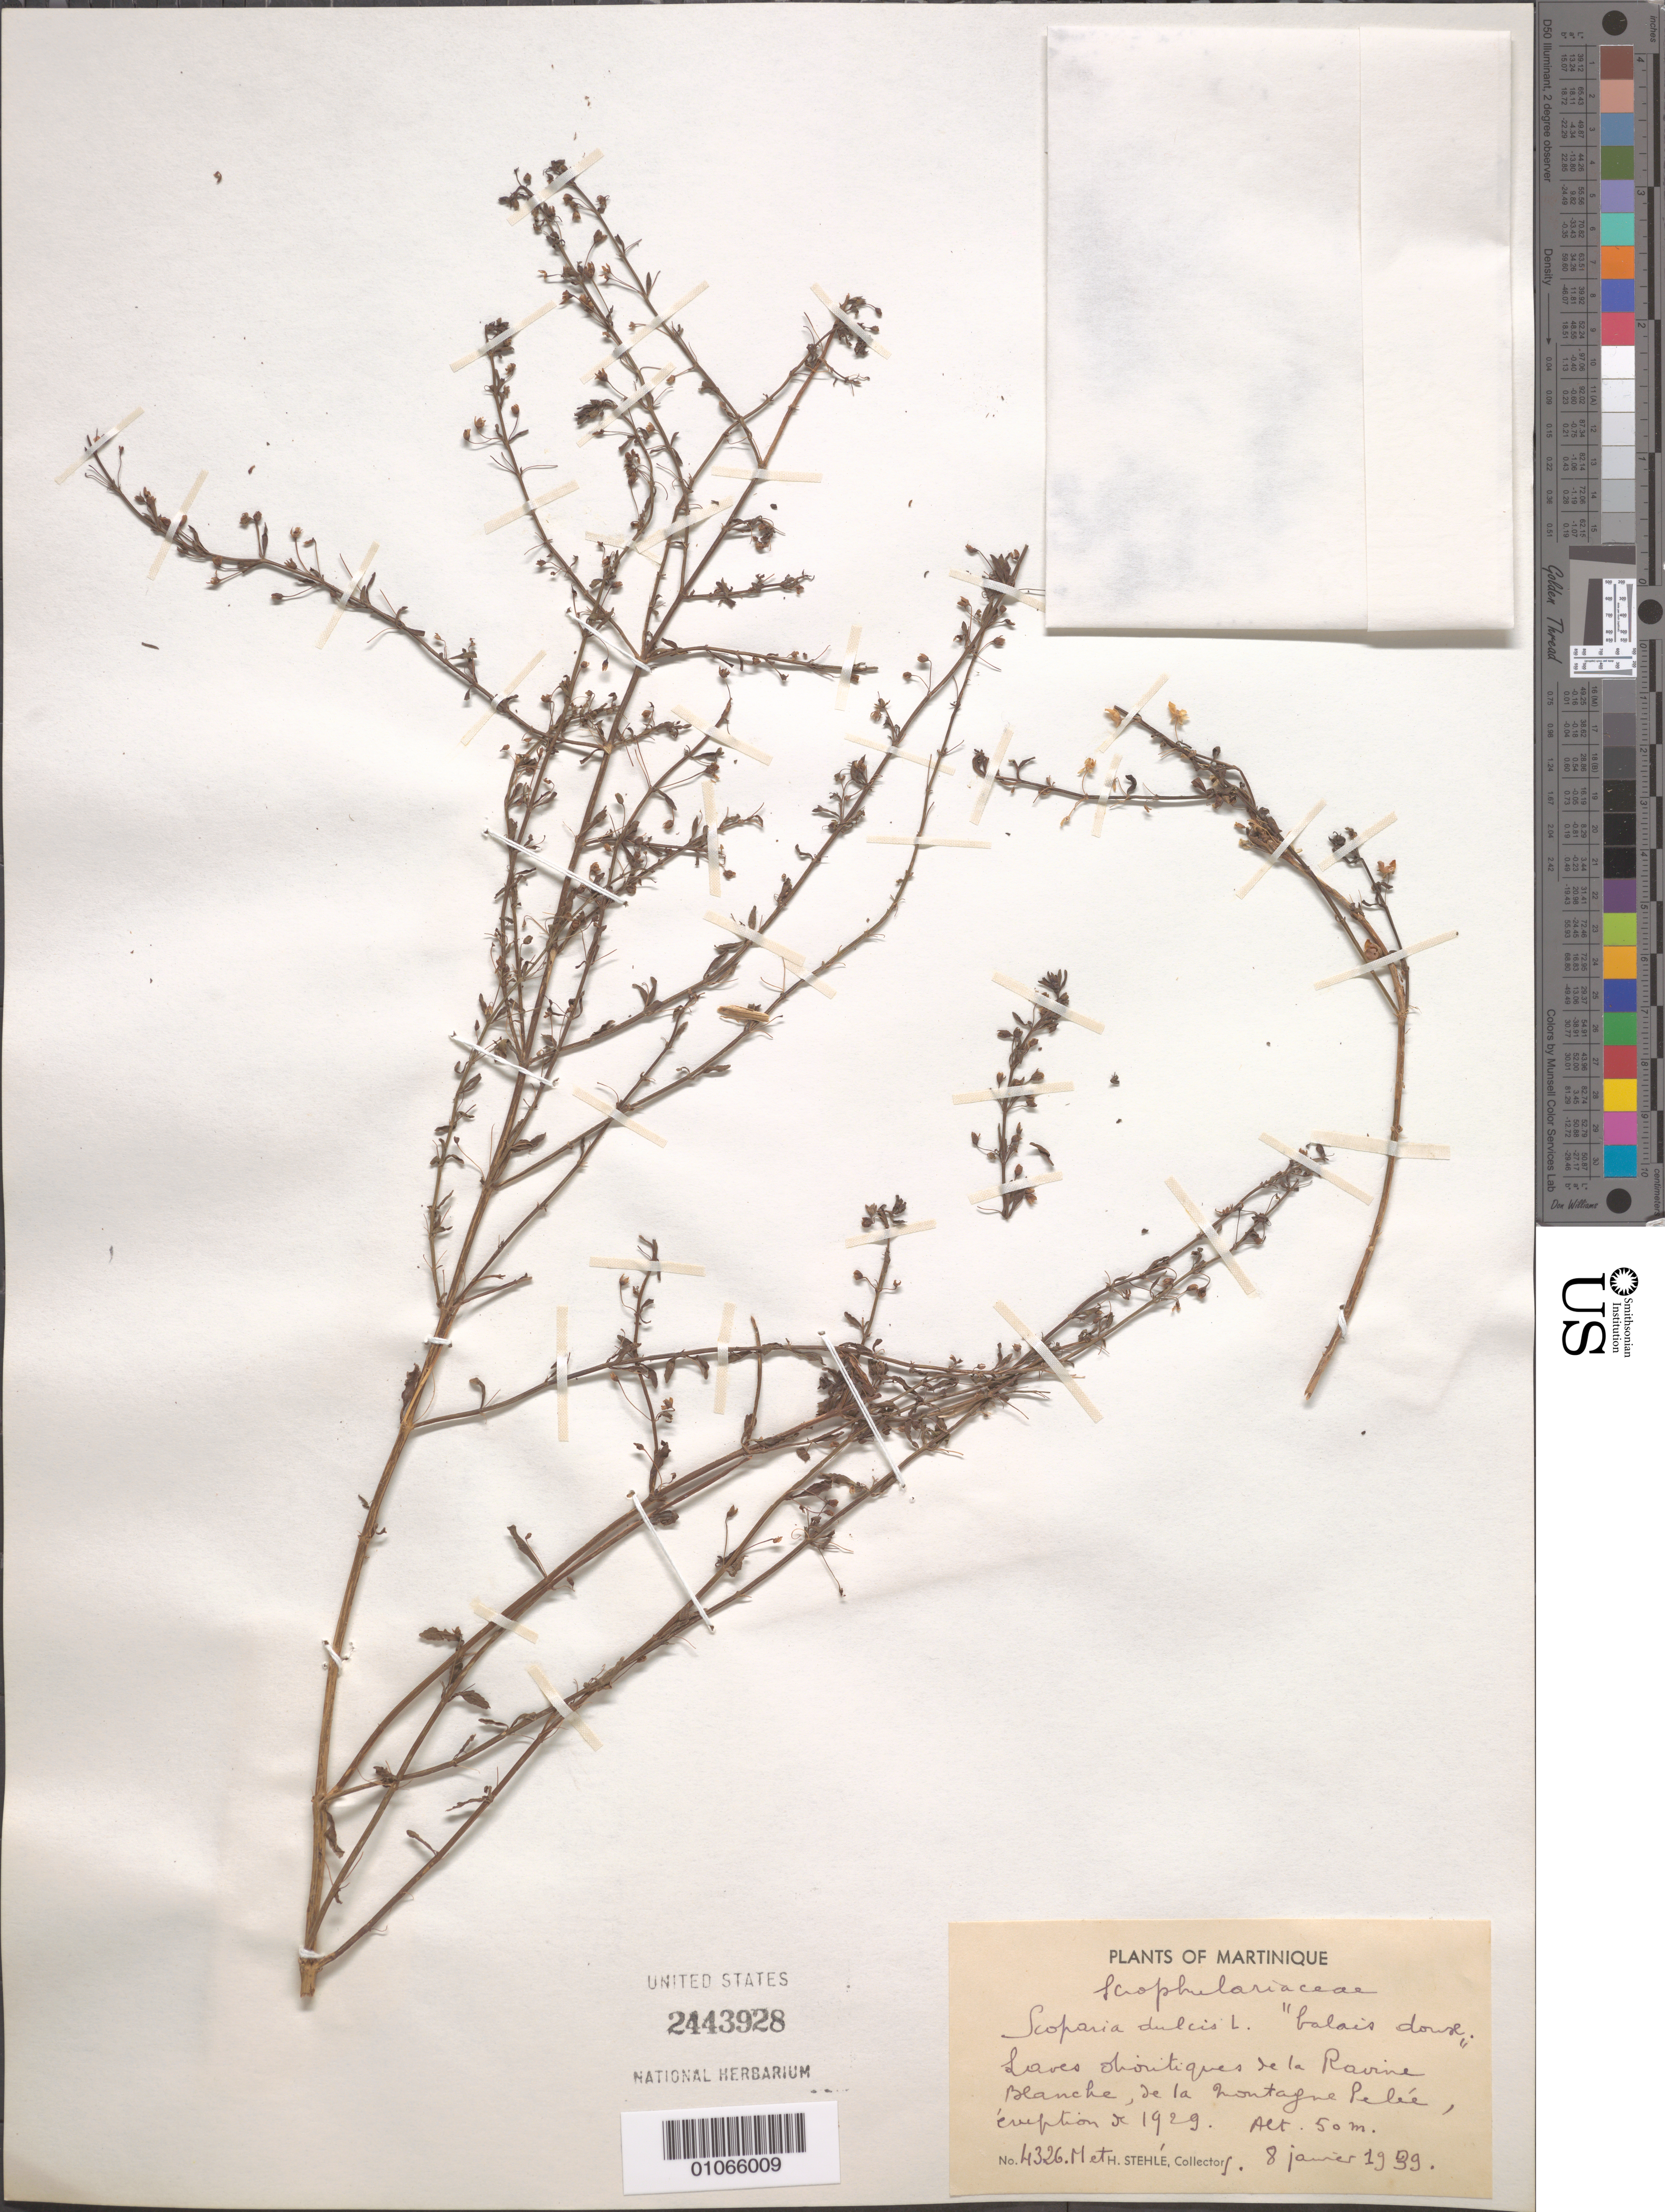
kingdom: Plantae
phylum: Tracheophyta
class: Magnoliopsida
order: Lamiales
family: Plantaginaceae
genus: Scoparia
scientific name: Scoparia dulcis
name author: L.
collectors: H. Stehlé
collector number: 4326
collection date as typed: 08 Jan 1939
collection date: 1939-01-08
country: Martinique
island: Martinique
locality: Lava from River Blanche, of the Montagne Pelee eruption.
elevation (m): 50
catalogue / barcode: US 2443928